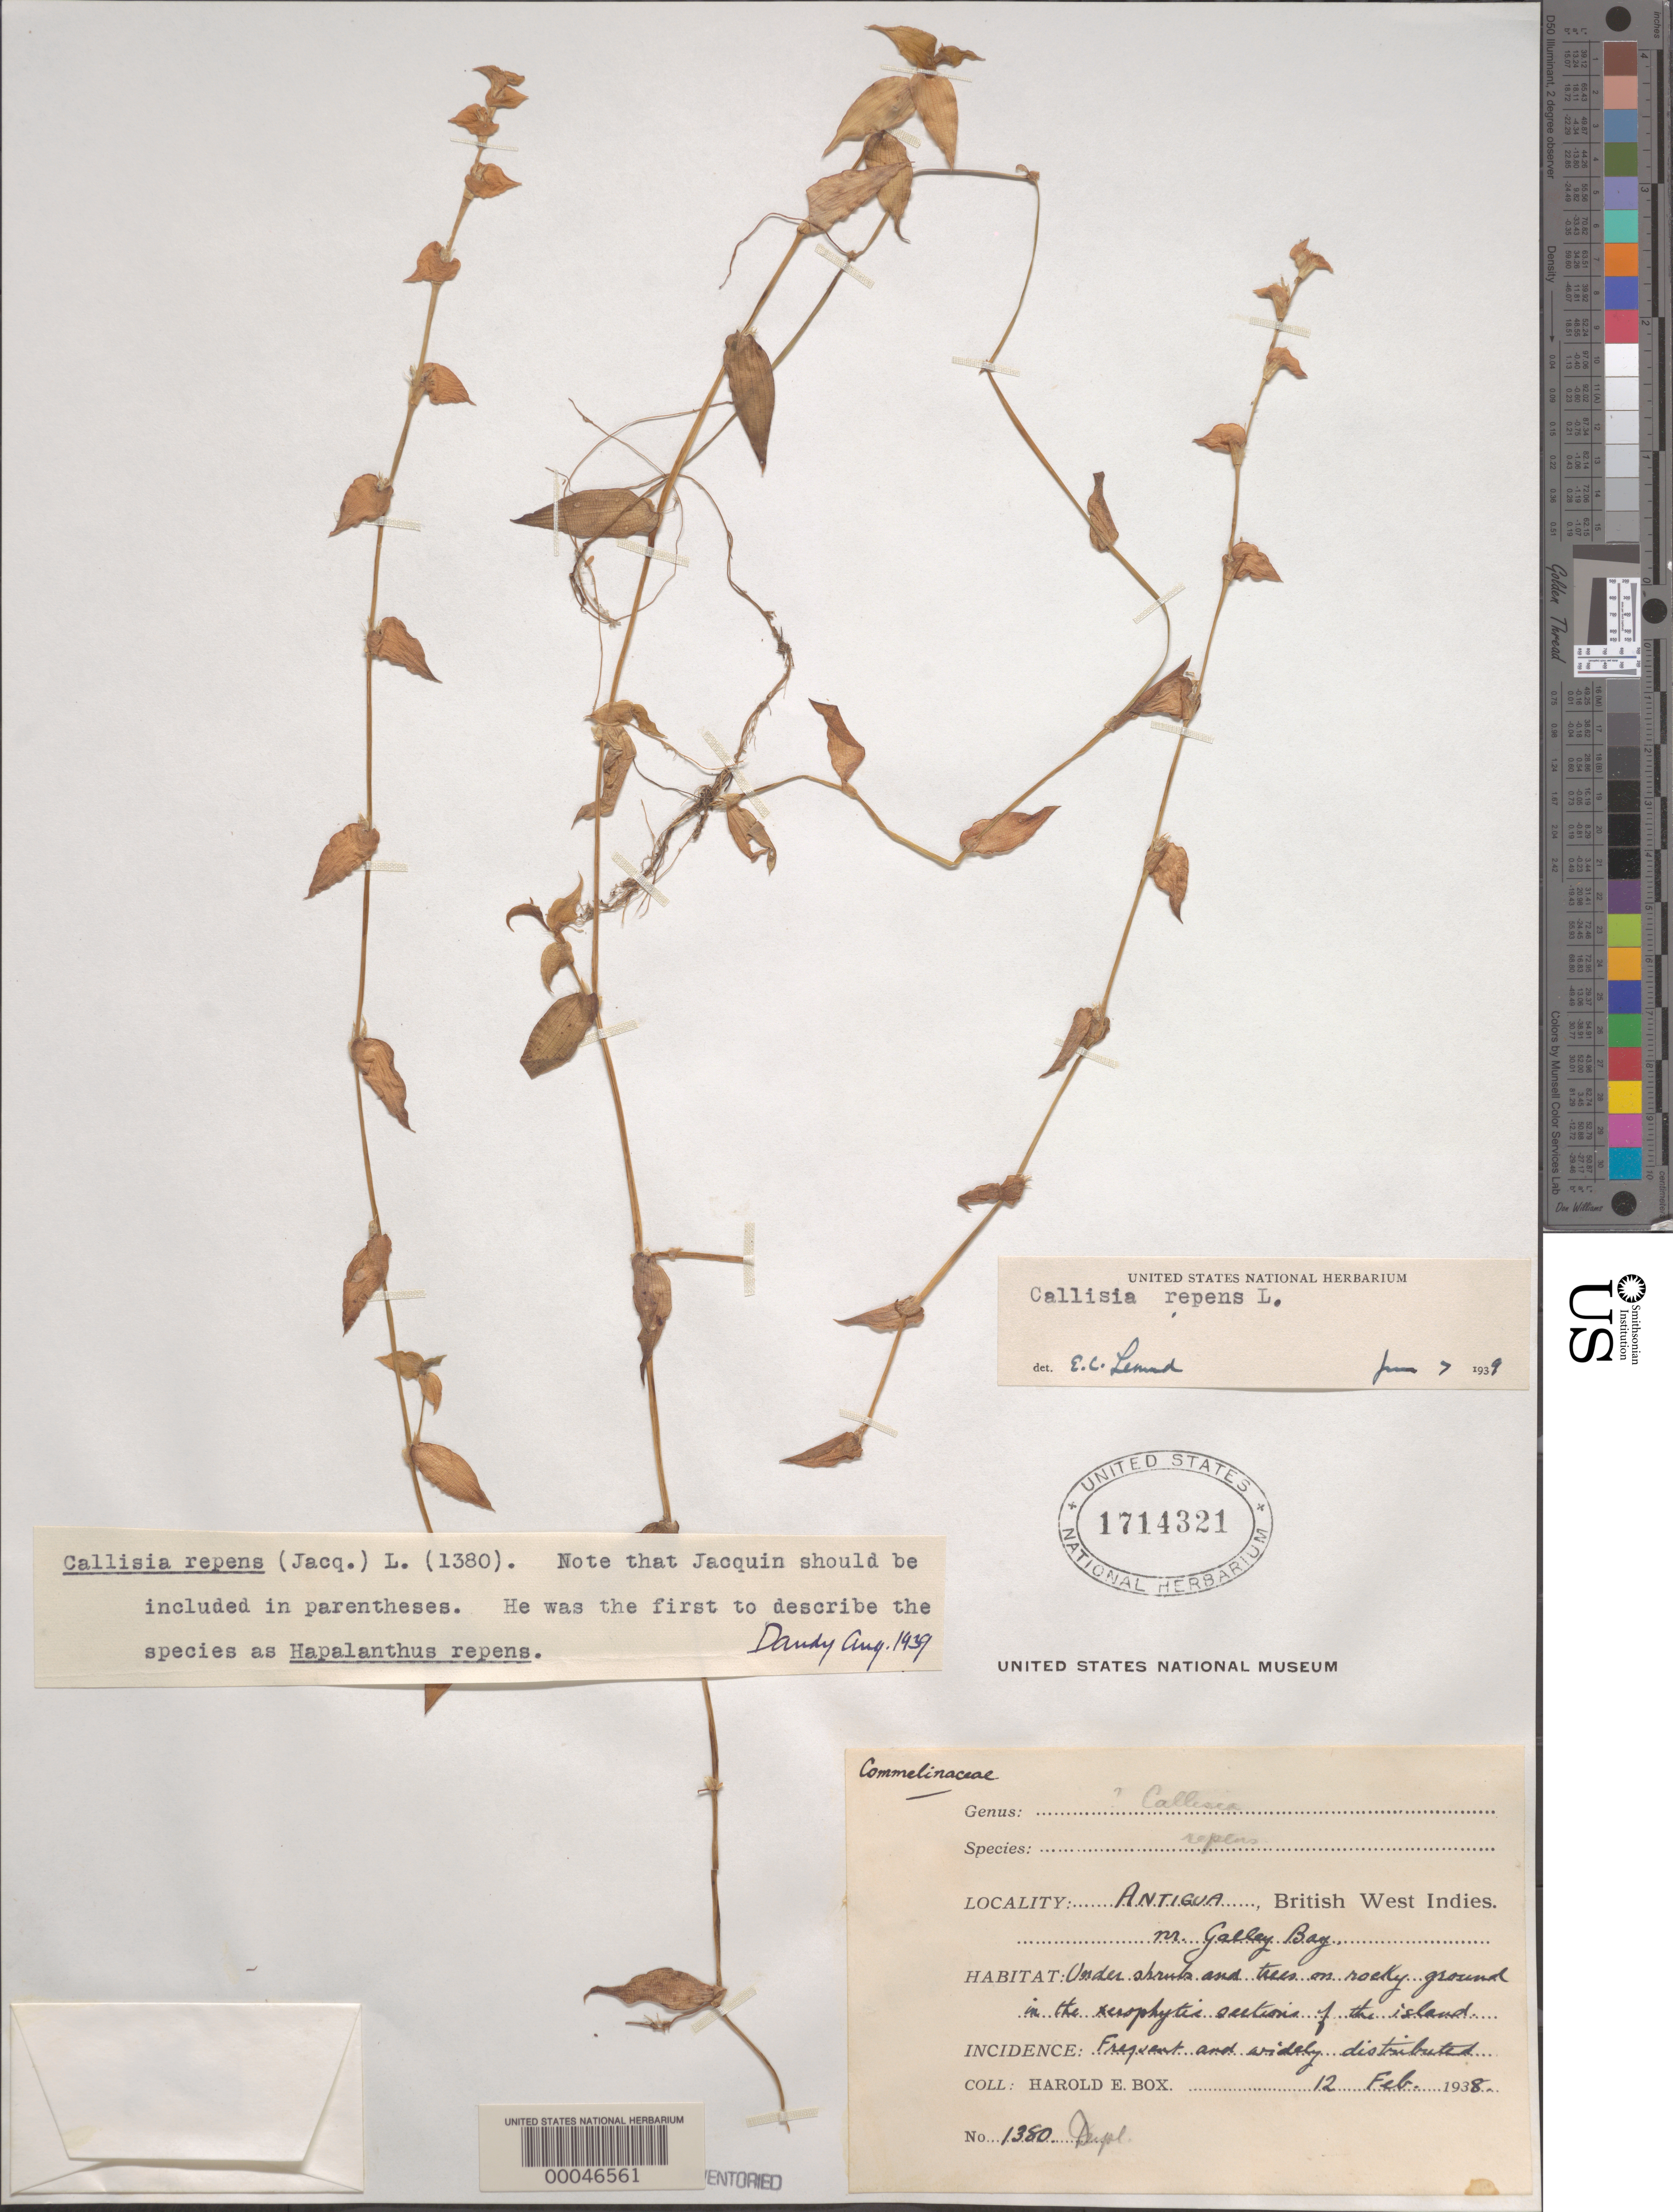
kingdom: Plantae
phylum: Tracheophyta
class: Liliopsida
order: Commelinales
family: Commelinaceae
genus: Callisia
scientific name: Callisia repens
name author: (Jacq.) L.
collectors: H. E. Box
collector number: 1380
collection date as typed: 12 Feb 1938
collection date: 1938-02-12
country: Antigua and Barbuda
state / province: Saint John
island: Antigua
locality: Galley Bay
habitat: Rocky area under shrubs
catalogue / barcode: US 1714321